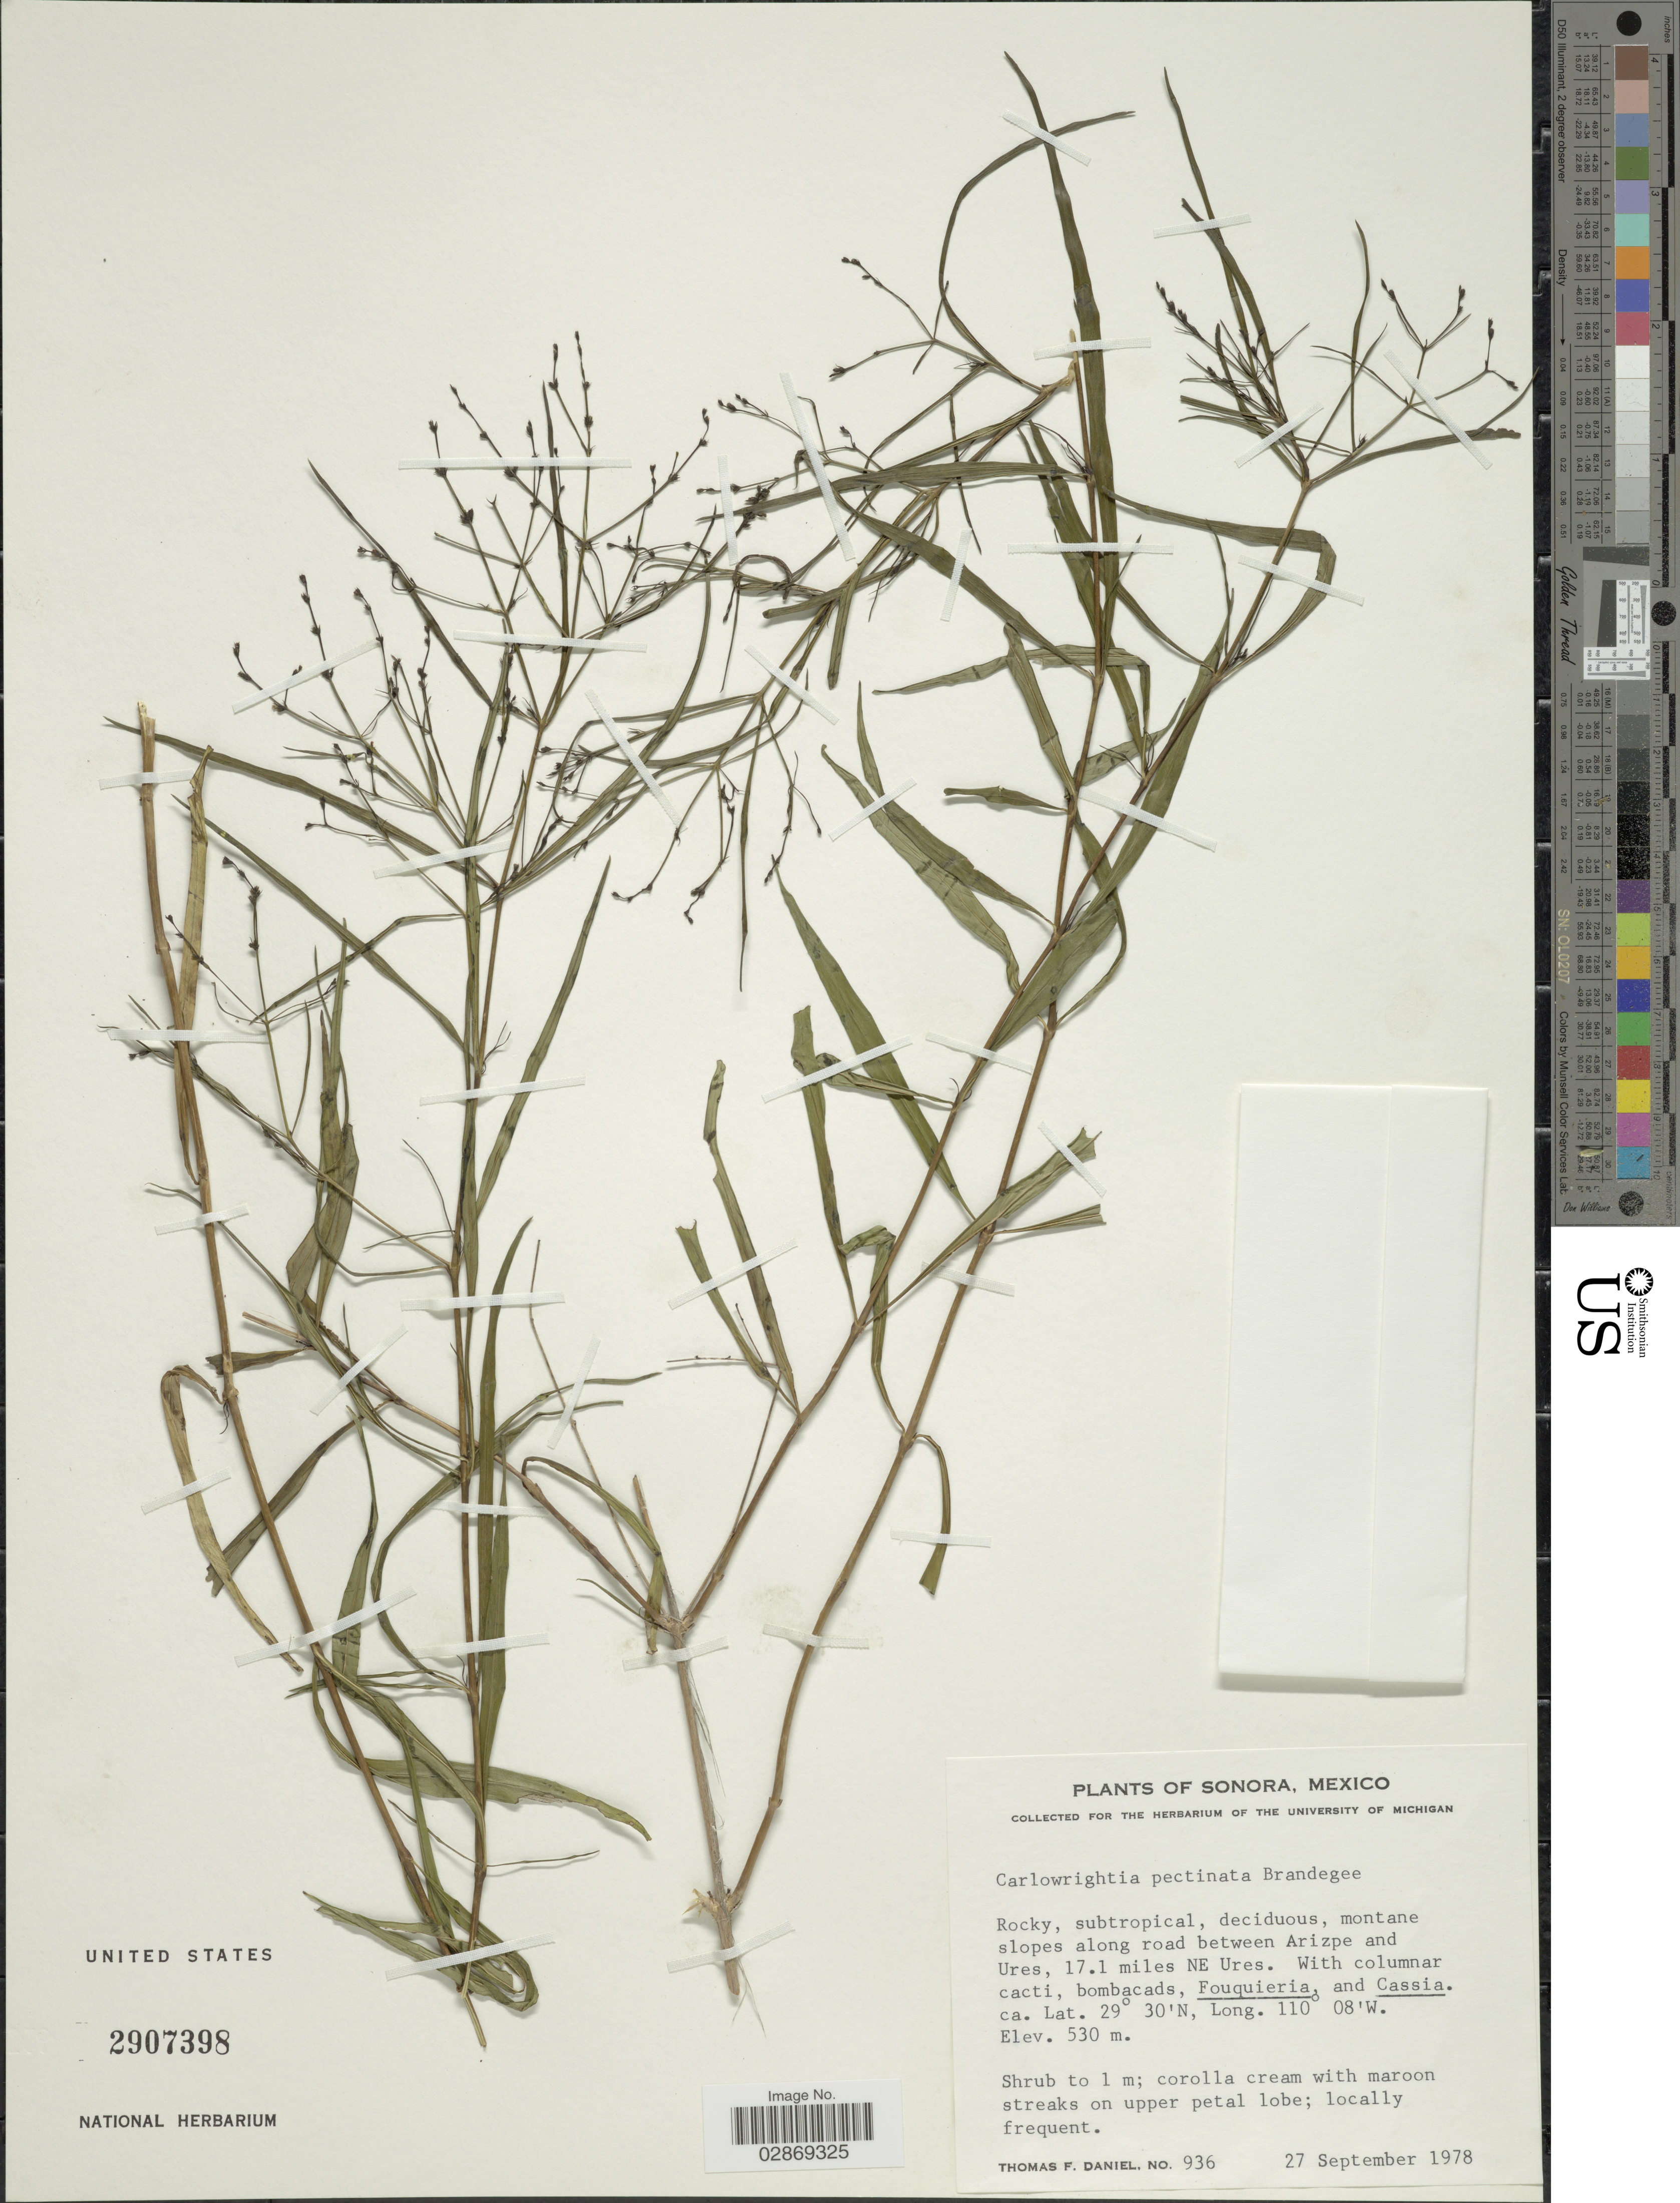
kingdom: Plantae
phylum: Tracheophyta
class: Magnoliopsida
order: Lamiales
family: Acanthaceae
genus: Carlowrightia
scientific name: Carlowrightia pectinata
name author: Brandegee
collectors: T. F. Daniel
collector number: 936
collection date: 1978-09-27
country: Mexico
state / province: Sonora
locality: Montane slopes along road between Arizpe and Ures, 17.1 miles NE Ures.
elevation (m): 530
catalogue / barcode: US 2907398